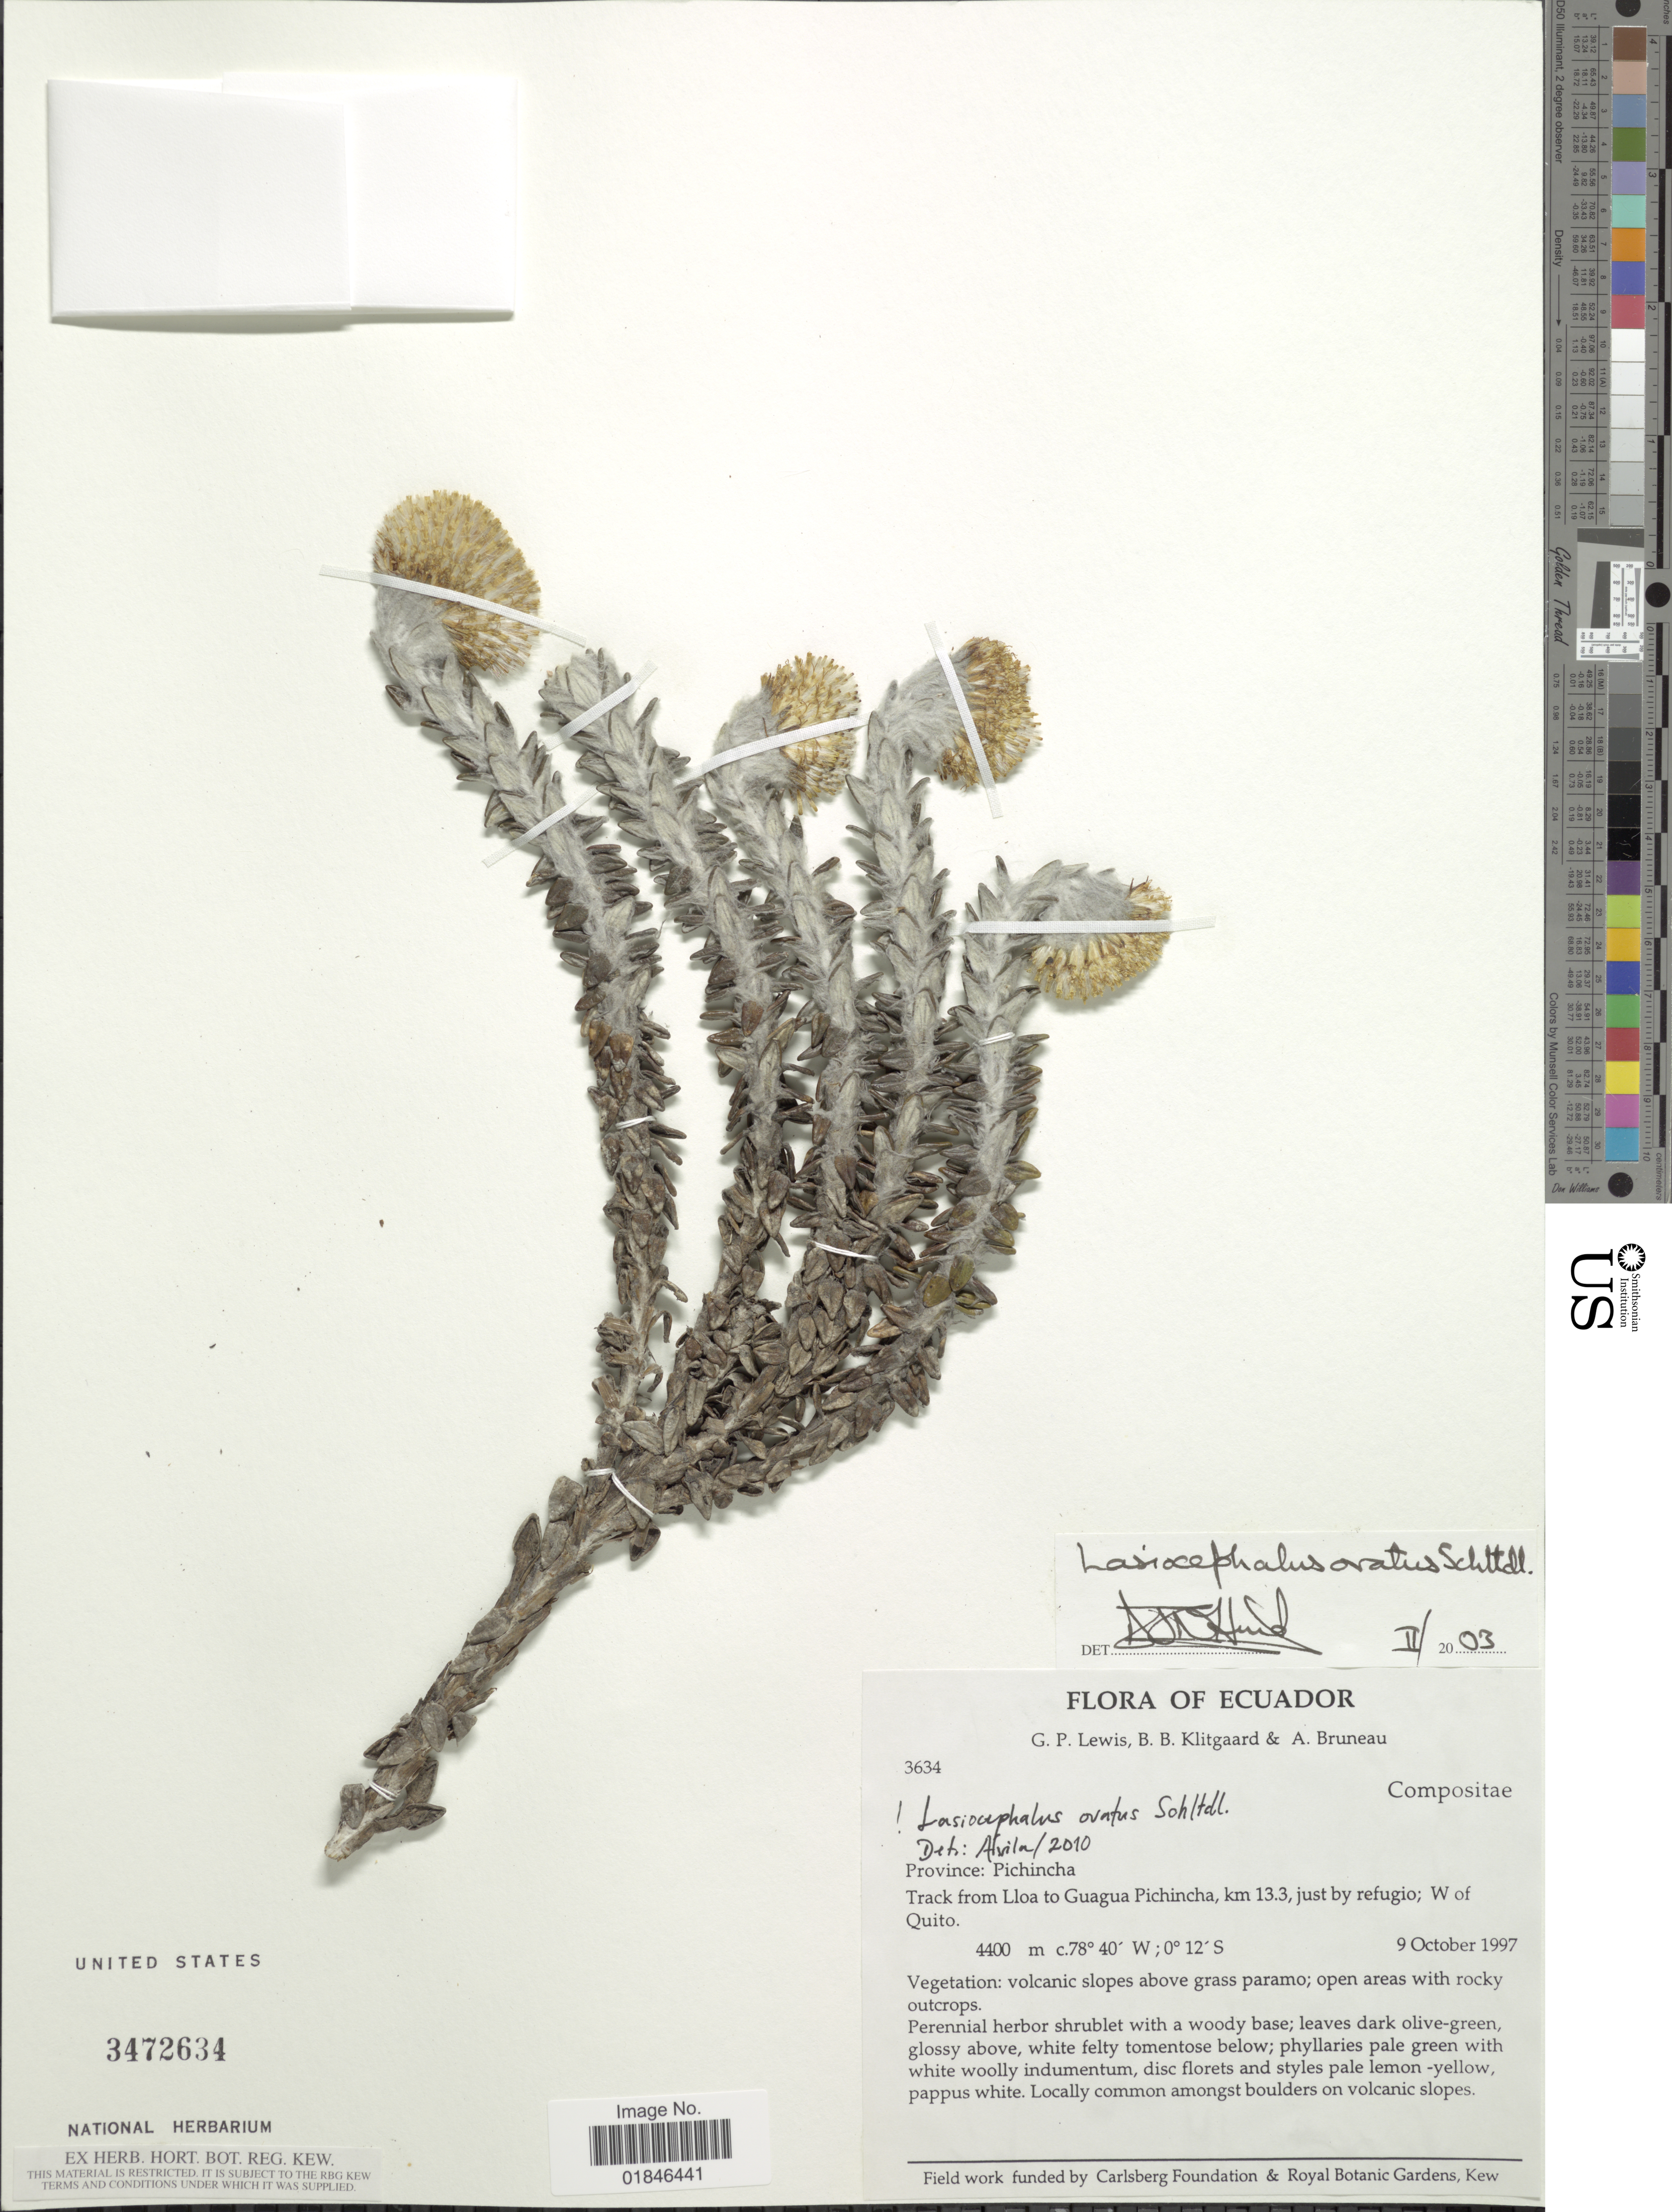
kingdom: Plantae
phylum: Tracheophyta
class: Magnoliopsida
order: Asterales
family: Asteraceae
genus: Senecio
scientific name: Senecio superandinus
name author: Cuatrec.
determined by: Salomon, Luciana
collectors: G. P. Lewis, B. B. Klitgaard & A. Bruneau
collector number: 3634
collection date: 1997-10-09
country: Ecuador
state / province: Pichincha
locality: Province: Pichincha Track from Lloa to Guagua Pichincha, km 13.3, justby refugio. W of Quito.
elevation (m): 4400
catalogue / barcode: US 3472634